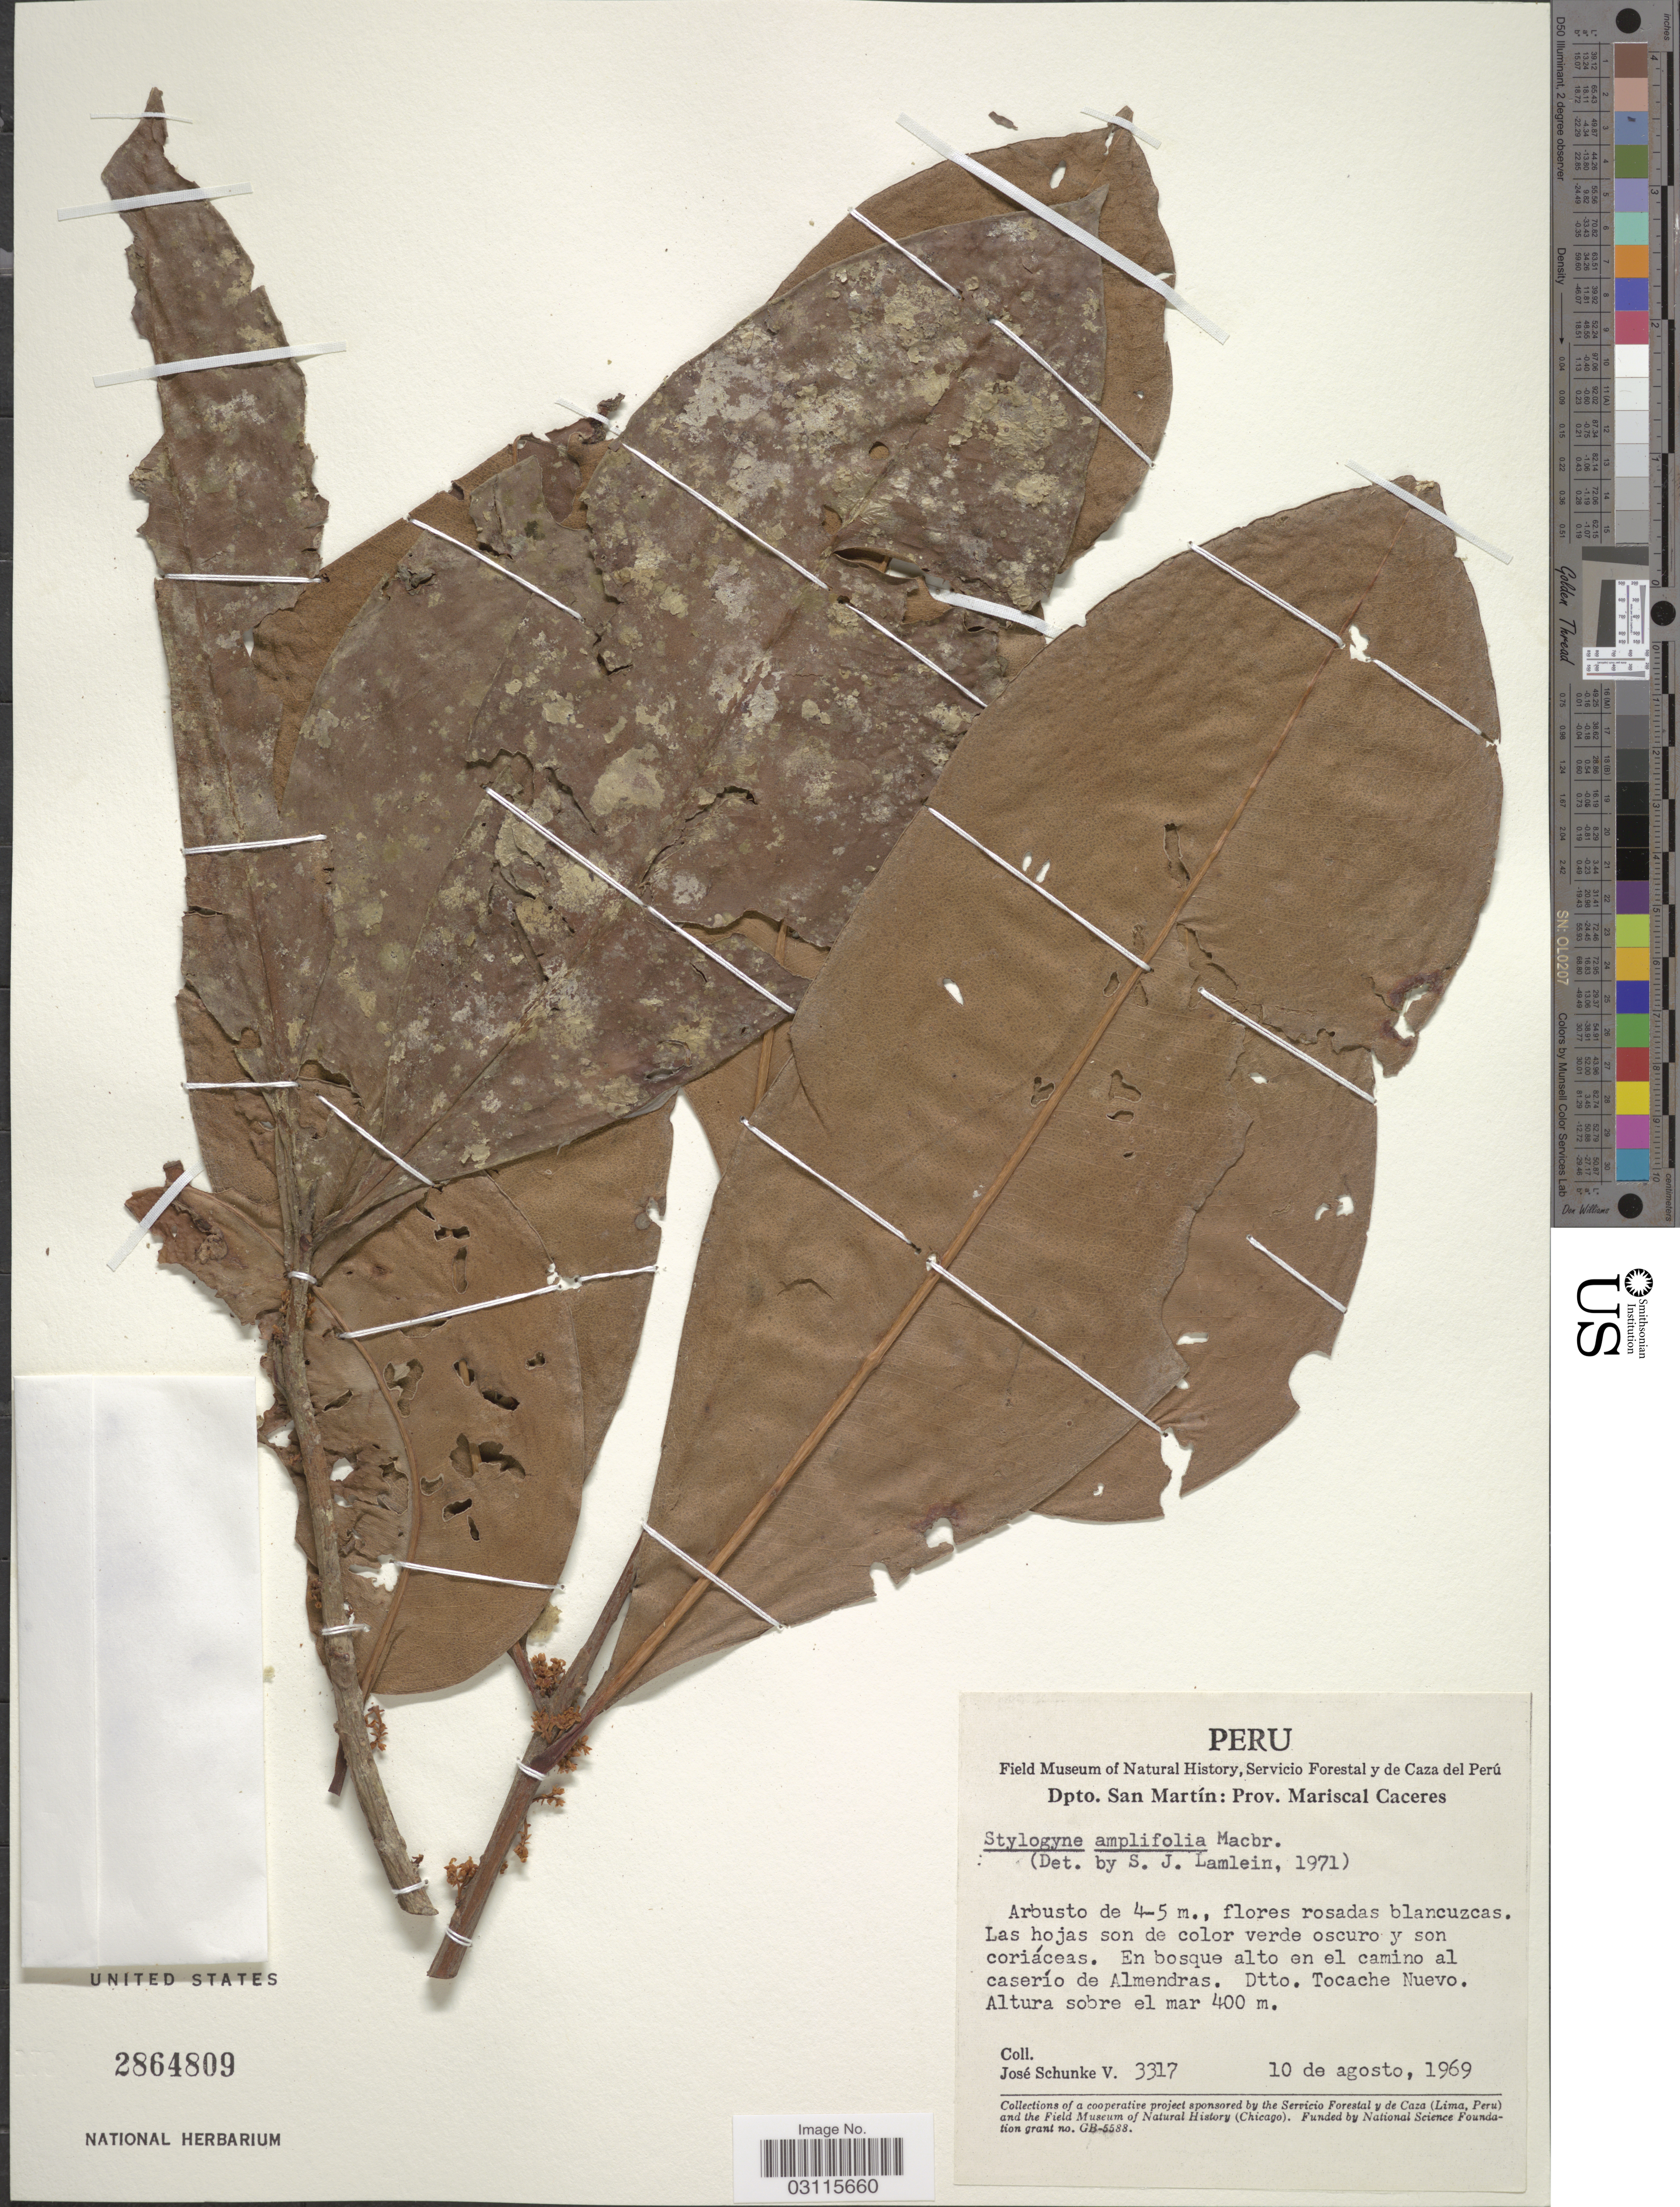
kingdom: Plantae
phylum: Tracheophyta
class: Magnoliopsida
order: Ericales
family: Primulaceae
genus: Stylogyne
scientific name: Stylogyne amplifolia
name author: J.F. Macbr.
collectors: J. Schunke Vigo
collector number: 3317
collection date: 1969-08-10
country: Peru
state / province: San Martín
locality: Dpto. San Martín: Prov. Mariscal Caceres. En bosque alto en el camino al caserío de Almendras. Dtto. Tocache Nuevo.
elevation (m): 400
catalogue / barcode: US 2864809